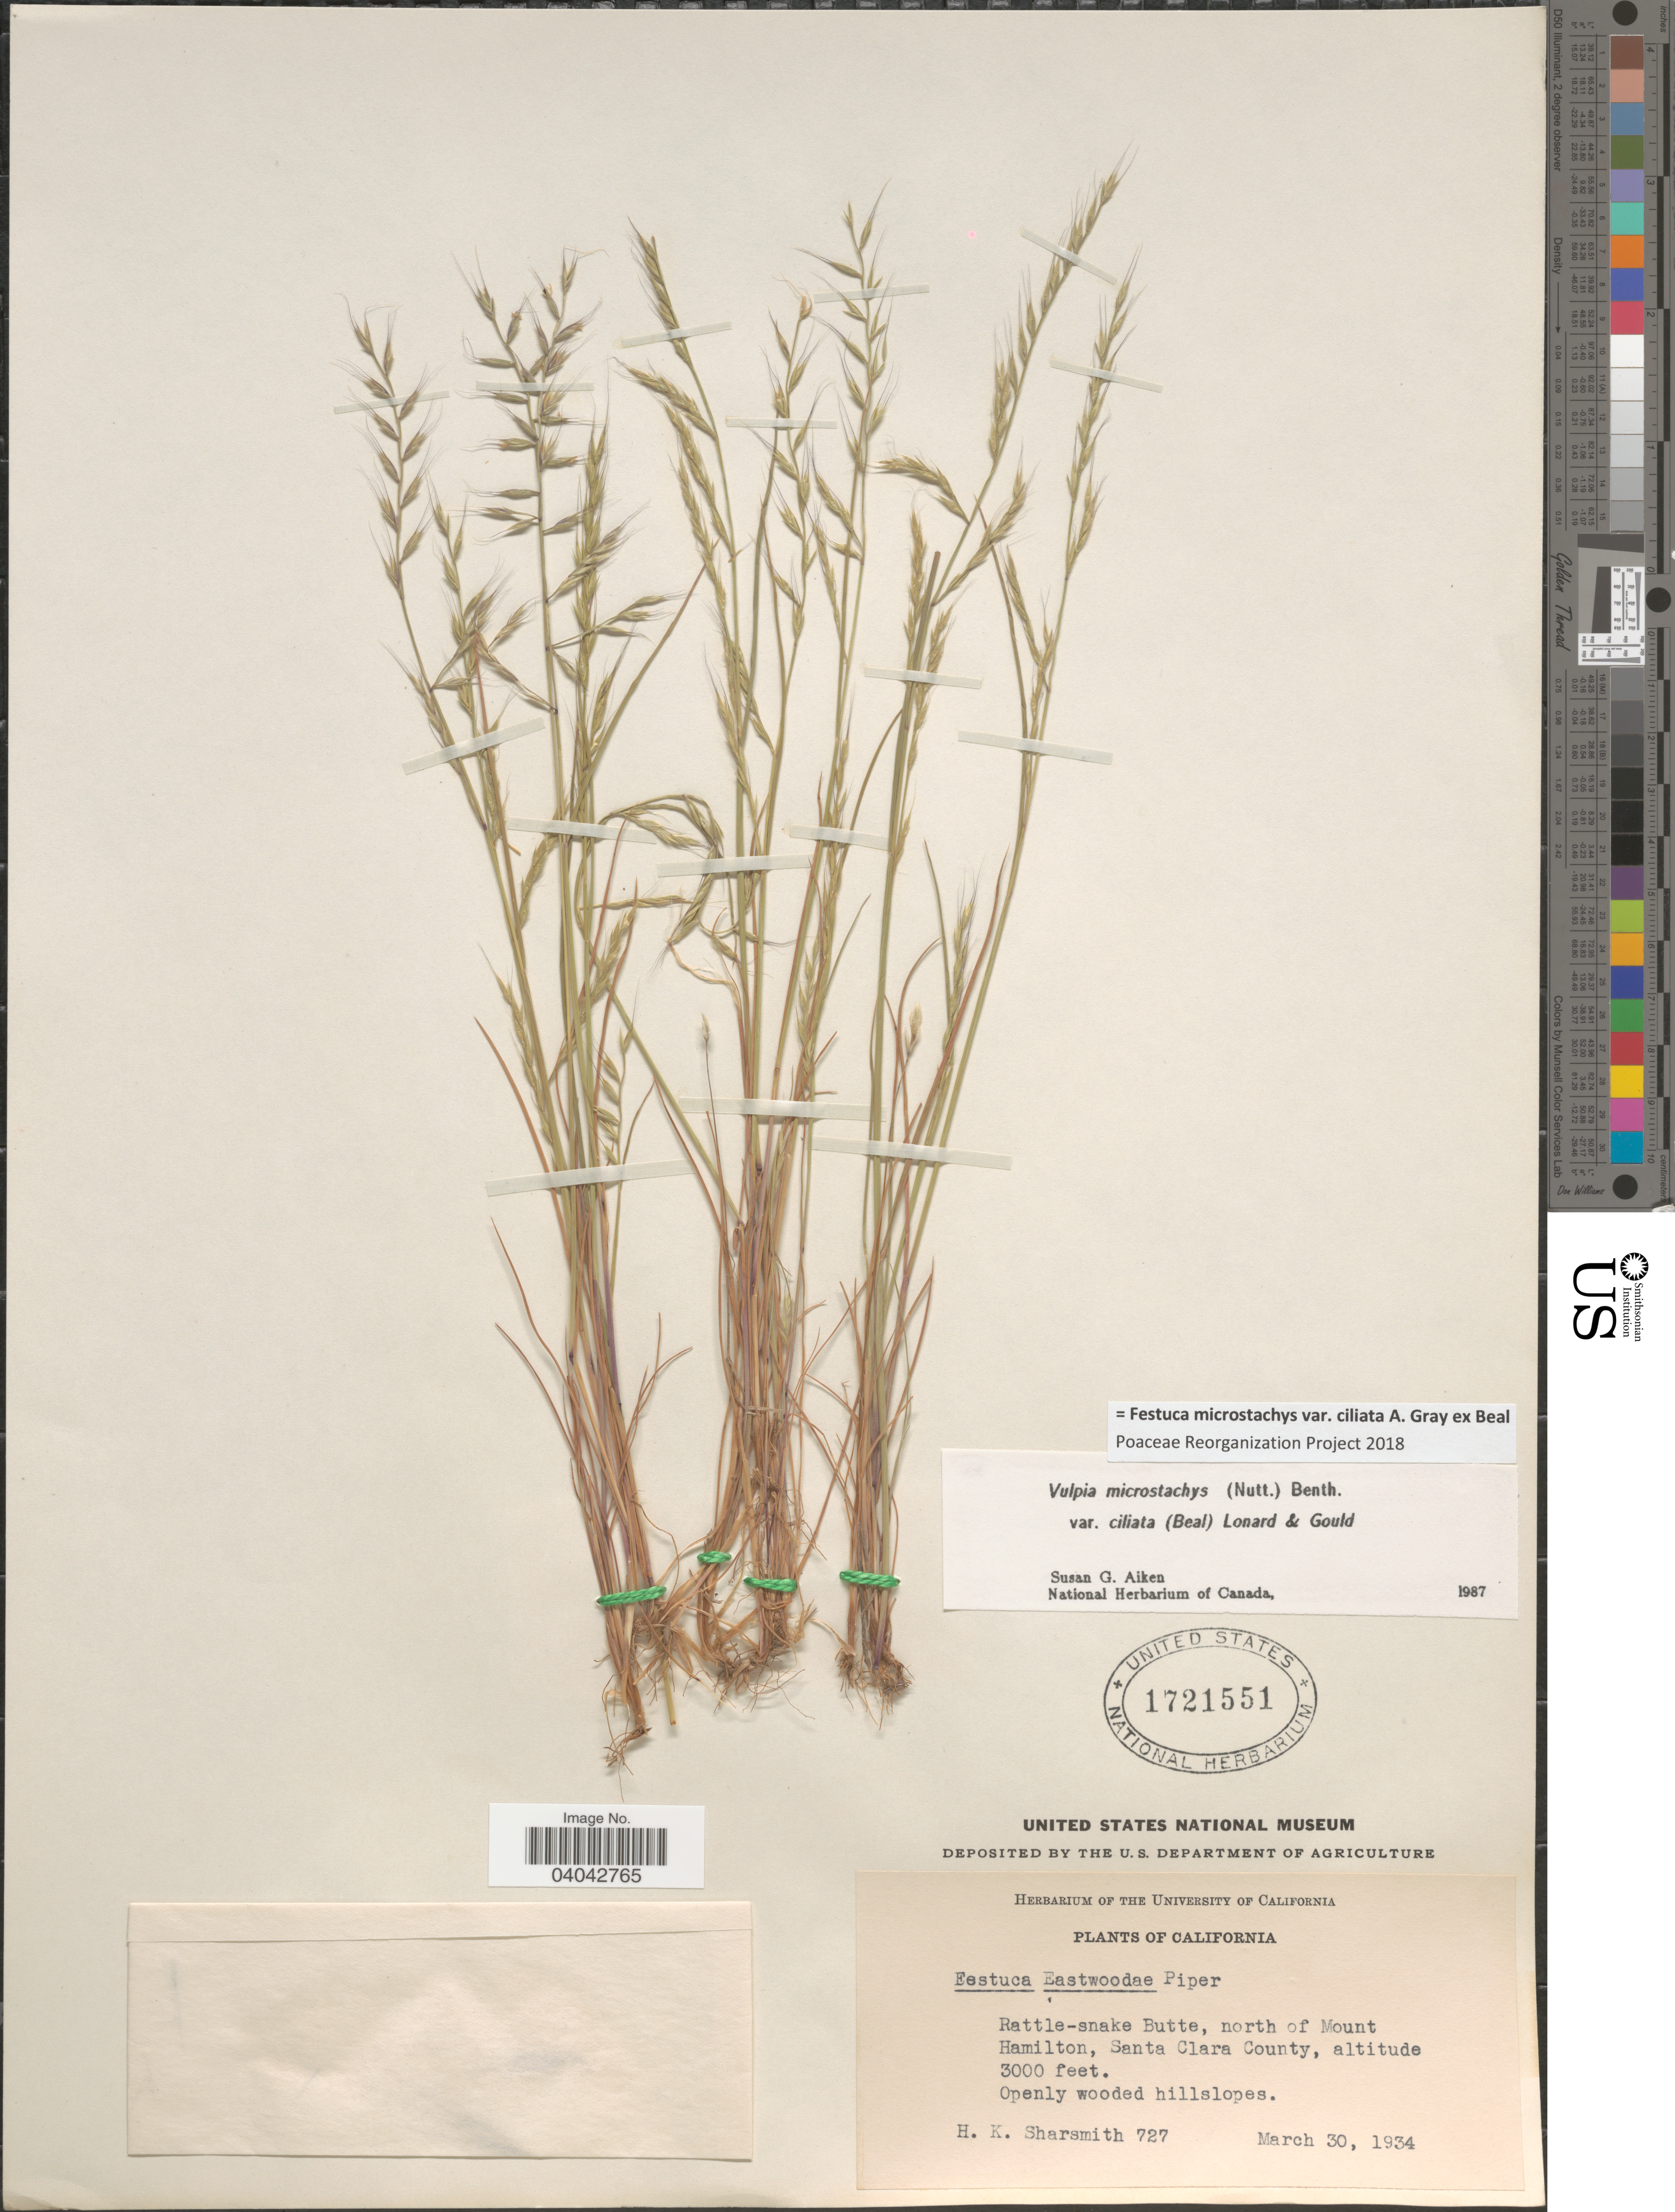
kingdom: Plantae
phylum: Tracheophyta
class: Liliopsida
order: Poales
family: Poaceae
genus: Festuca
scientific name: Festuca microstachys var. ciliata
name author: A. Gray ex W.J. Beal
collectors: H. Sharsmith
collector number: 727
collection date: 1934-03-30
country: United States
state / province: California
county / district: Santa Clara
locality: Rattle-snake Butte, north of Mount Hamilton, Santa Clara County.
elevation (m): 914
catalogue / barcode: US 1721551